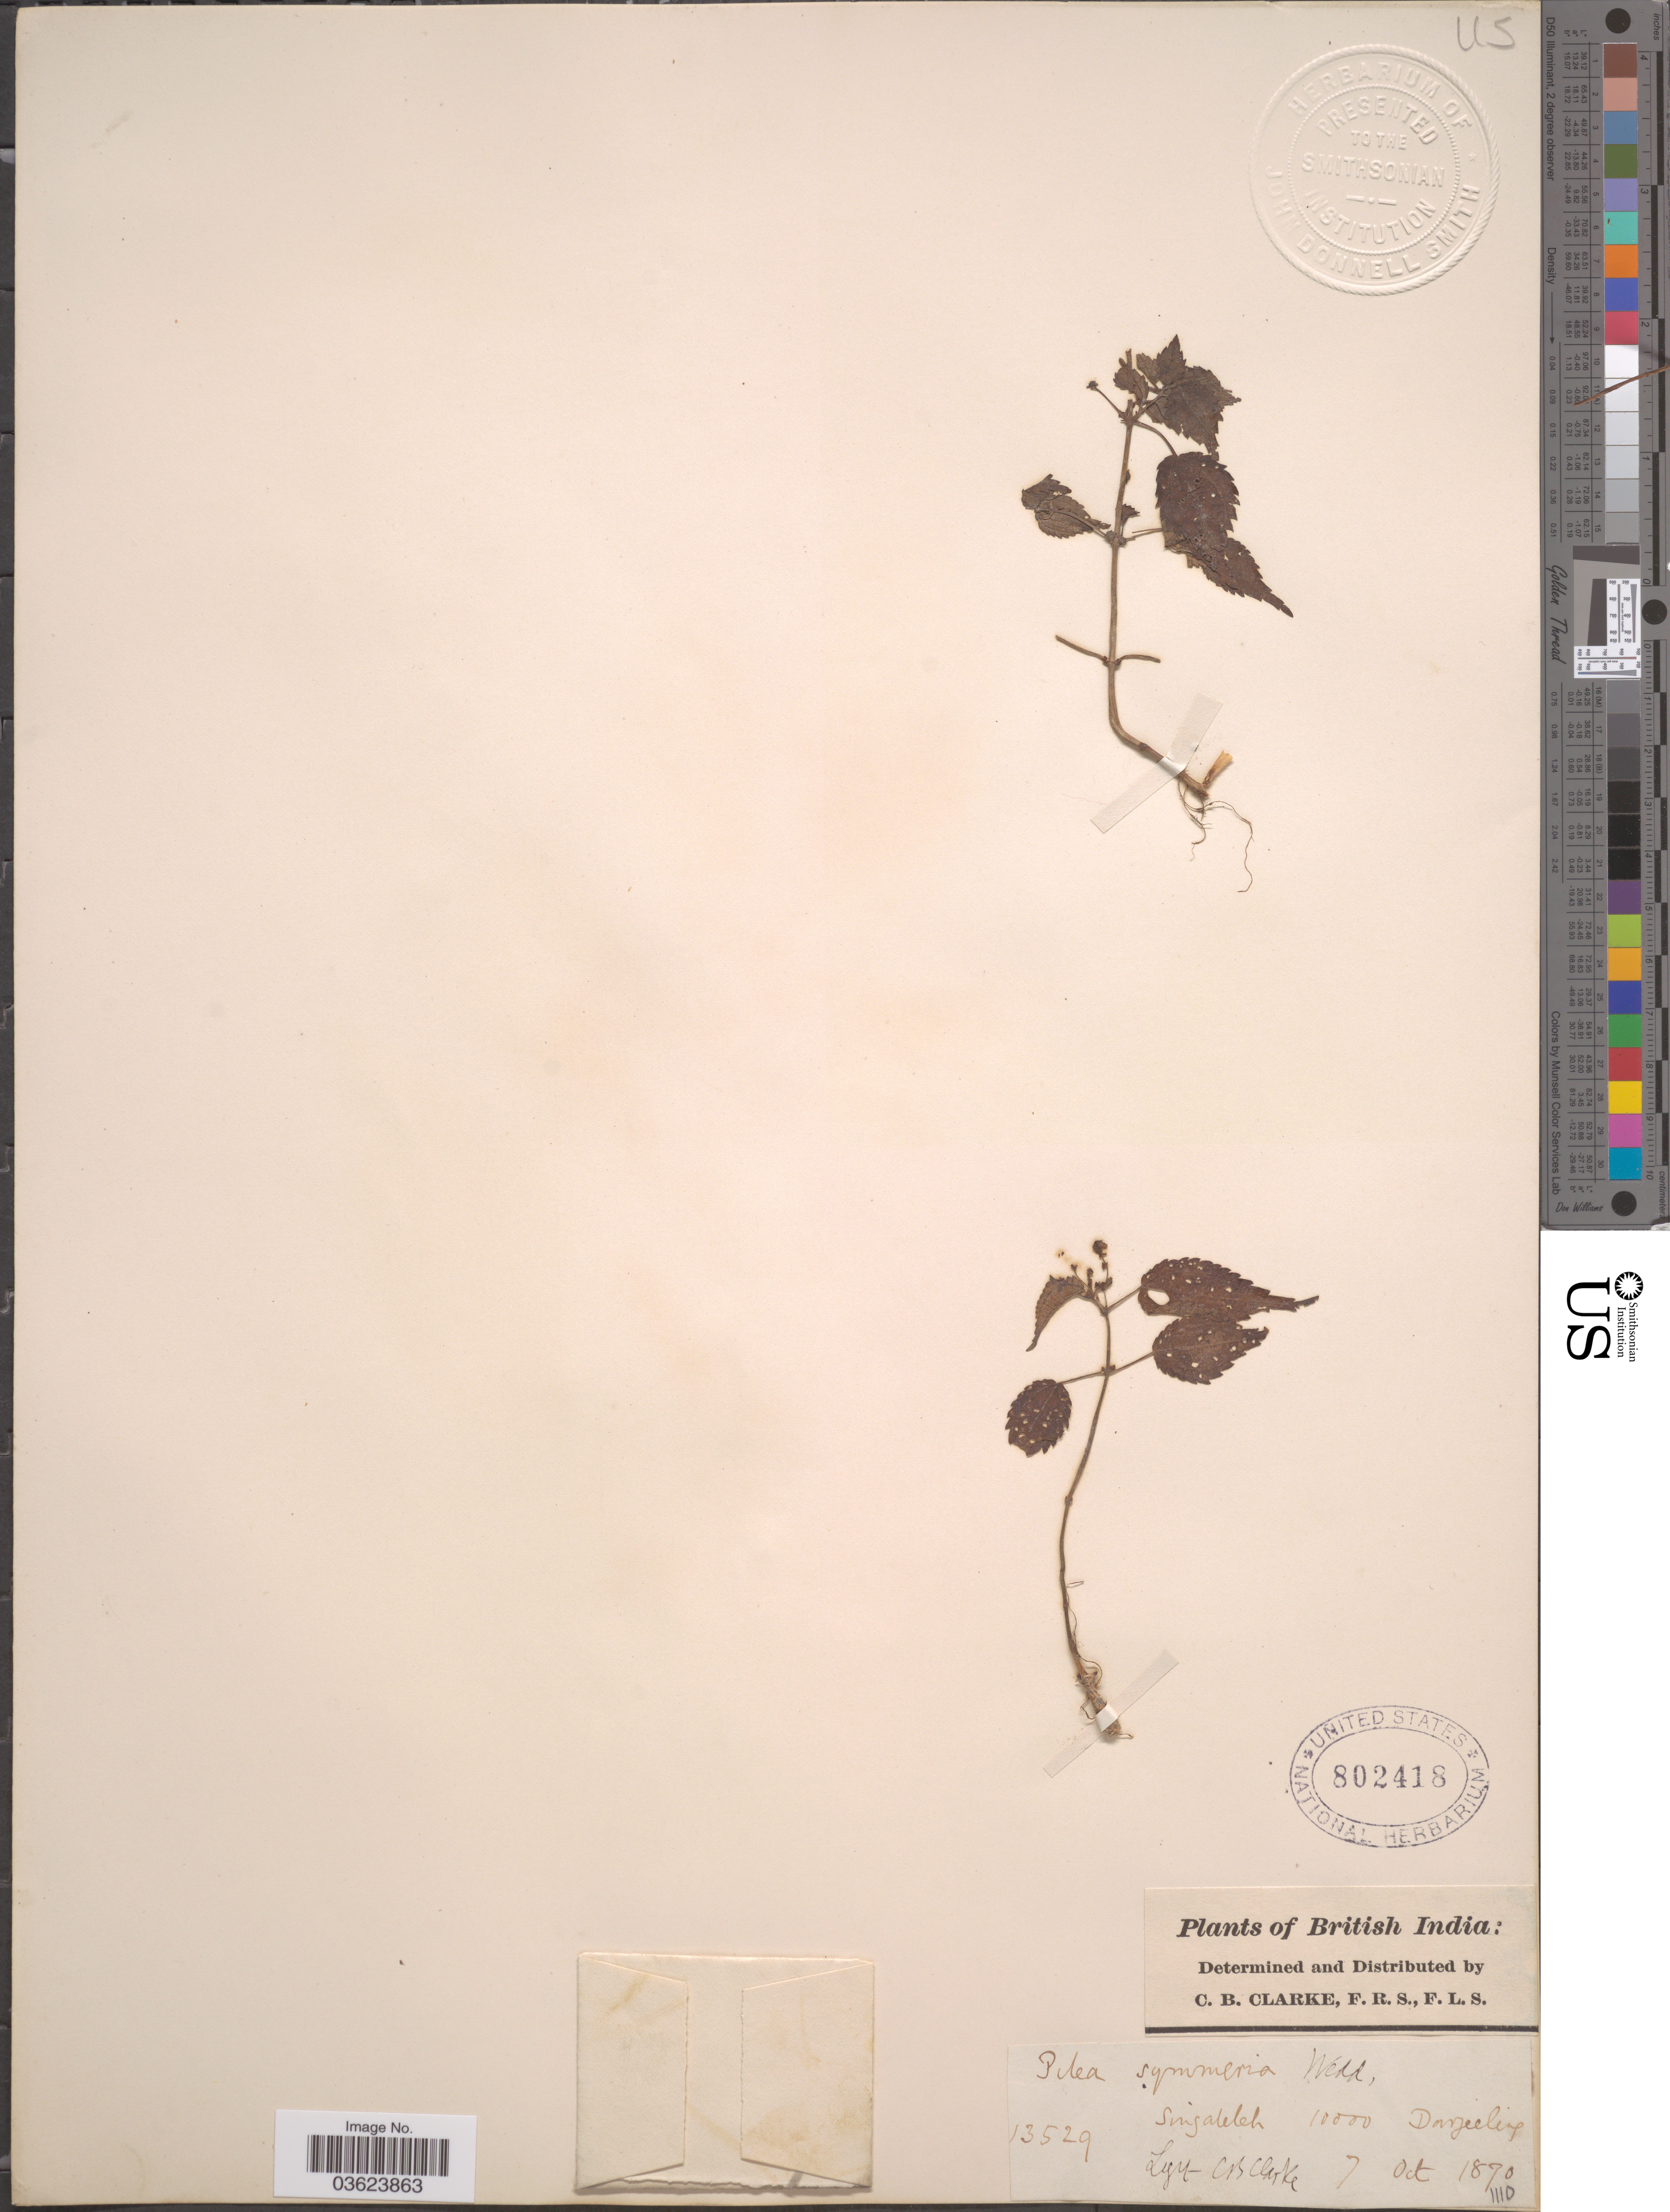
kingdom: Plantae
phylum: Tracheophyta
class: Magnoliopsida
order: Rosales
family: Urticaceae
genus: Pilea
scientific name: Pilea symmeria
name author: Wedd.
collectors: C. B. Clarke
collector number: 13529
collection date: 1870-10-07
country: India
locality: British India. Singaleleh. Darjeeling.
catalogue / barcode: US 802418